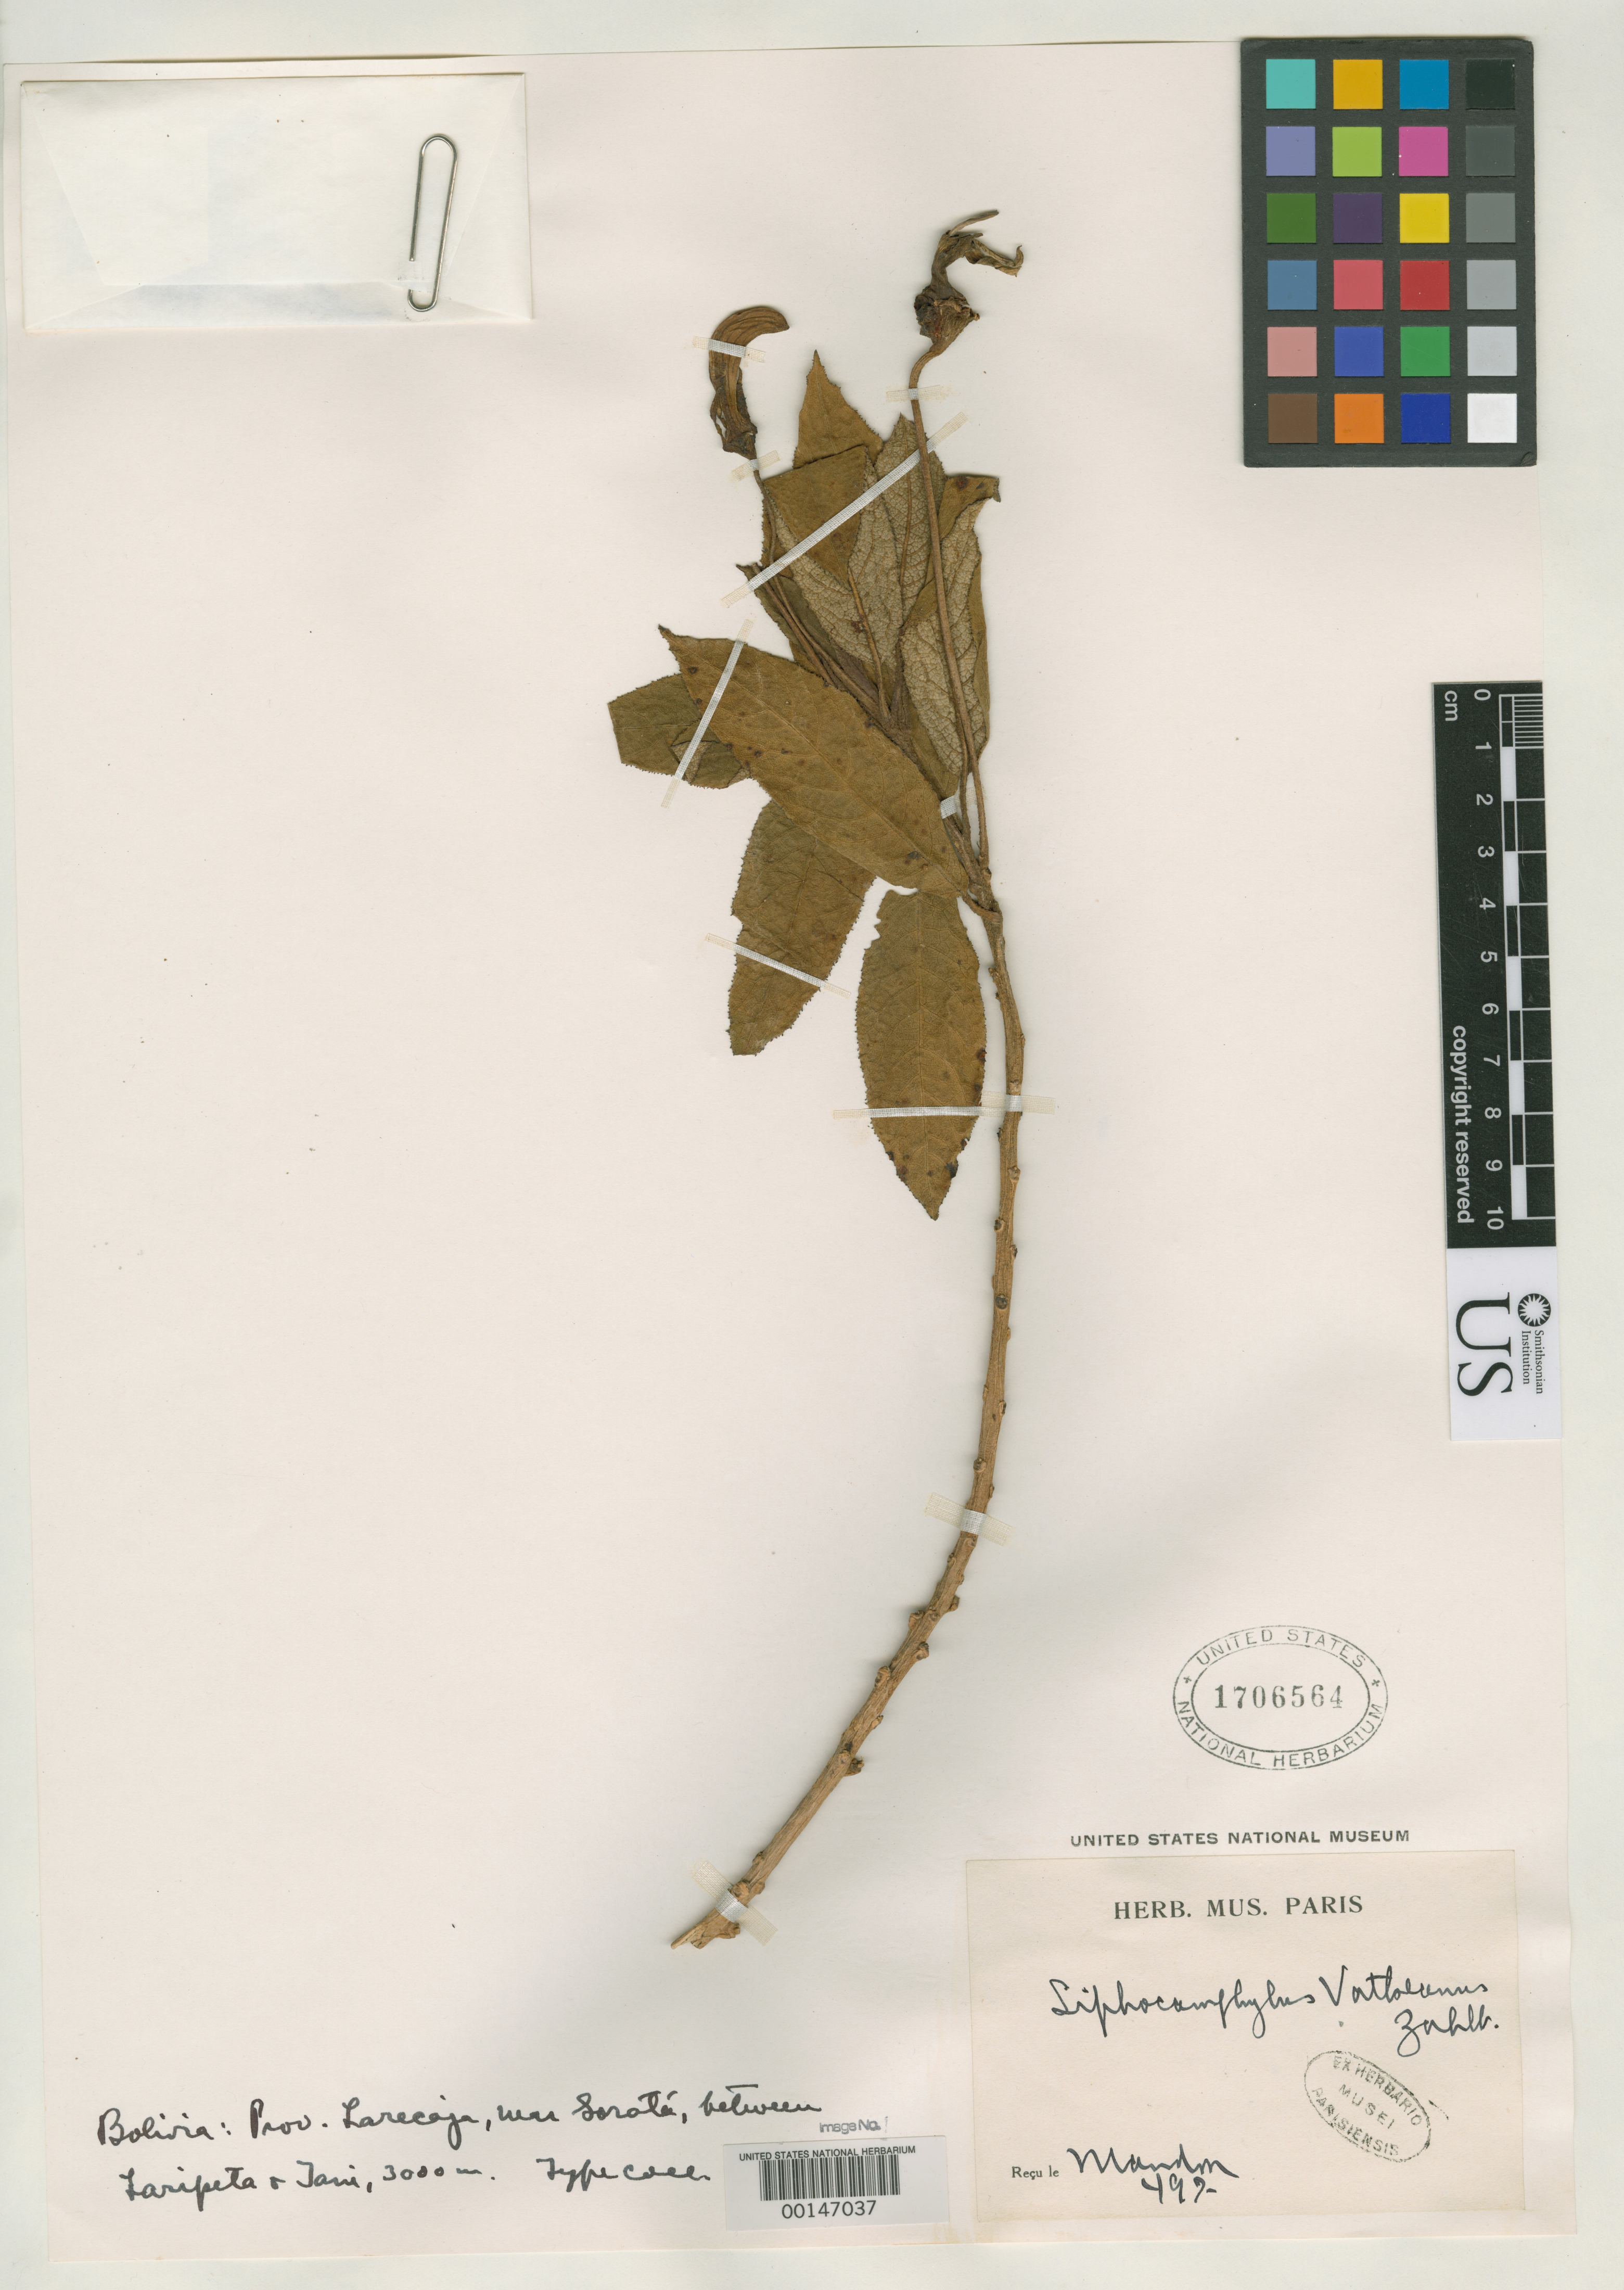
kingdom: Plantae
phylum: Tracheophyta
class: Magnoliopsida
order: Asterales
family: Campanulaceae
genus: Siphocampylus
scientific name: Siphocampylus vatkeanus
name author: Zahlbr.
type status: Type Collection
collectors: G. Mandon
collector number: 497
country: Bolivia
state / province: La Paz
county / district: Larecaja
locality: Near Sorata, between Laripeta and Tani.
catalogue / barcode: US 1706564